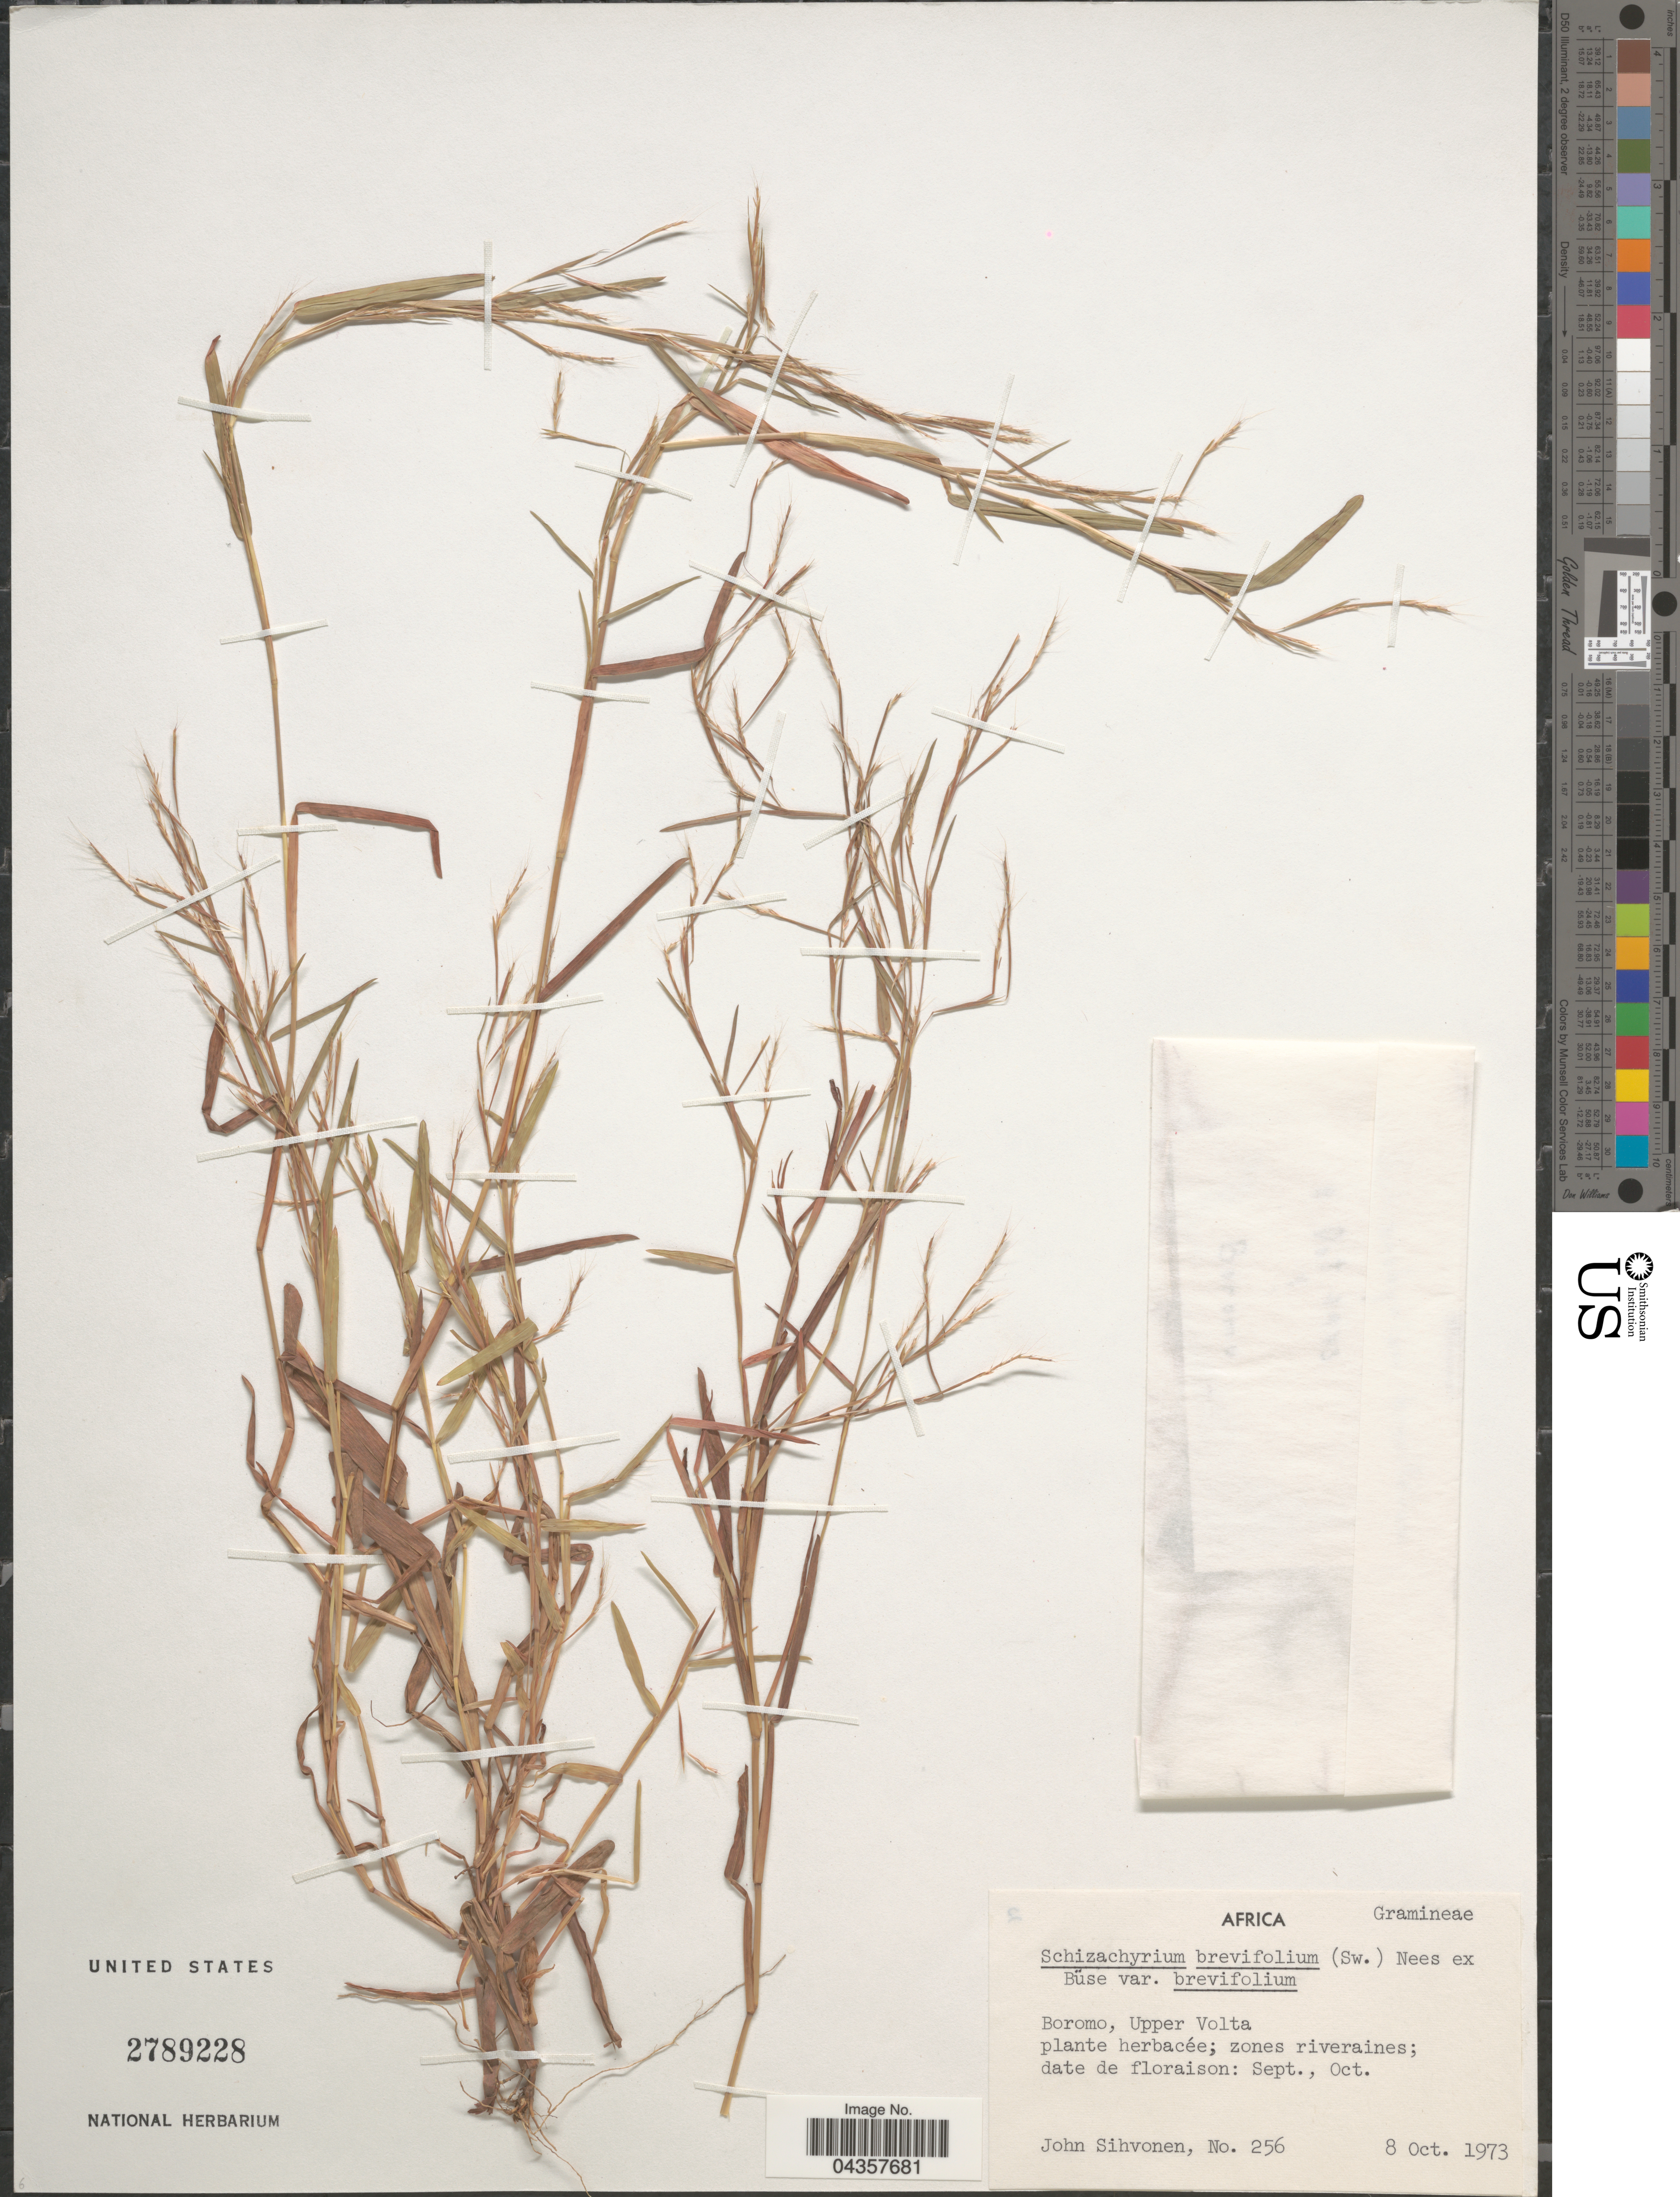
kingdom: Plantae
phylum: Tracheophyta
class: Liliopsida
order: Poales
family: Poaceae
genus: Schizachyrium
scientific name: Schizachyrium brevifolium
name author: (Sw.) Nees ex Büse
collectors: J. Sihvonen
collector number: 256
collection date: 1973-10-08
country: Burkina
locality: Africa. Boromo, Upper Volta.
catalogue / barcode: US 2789228